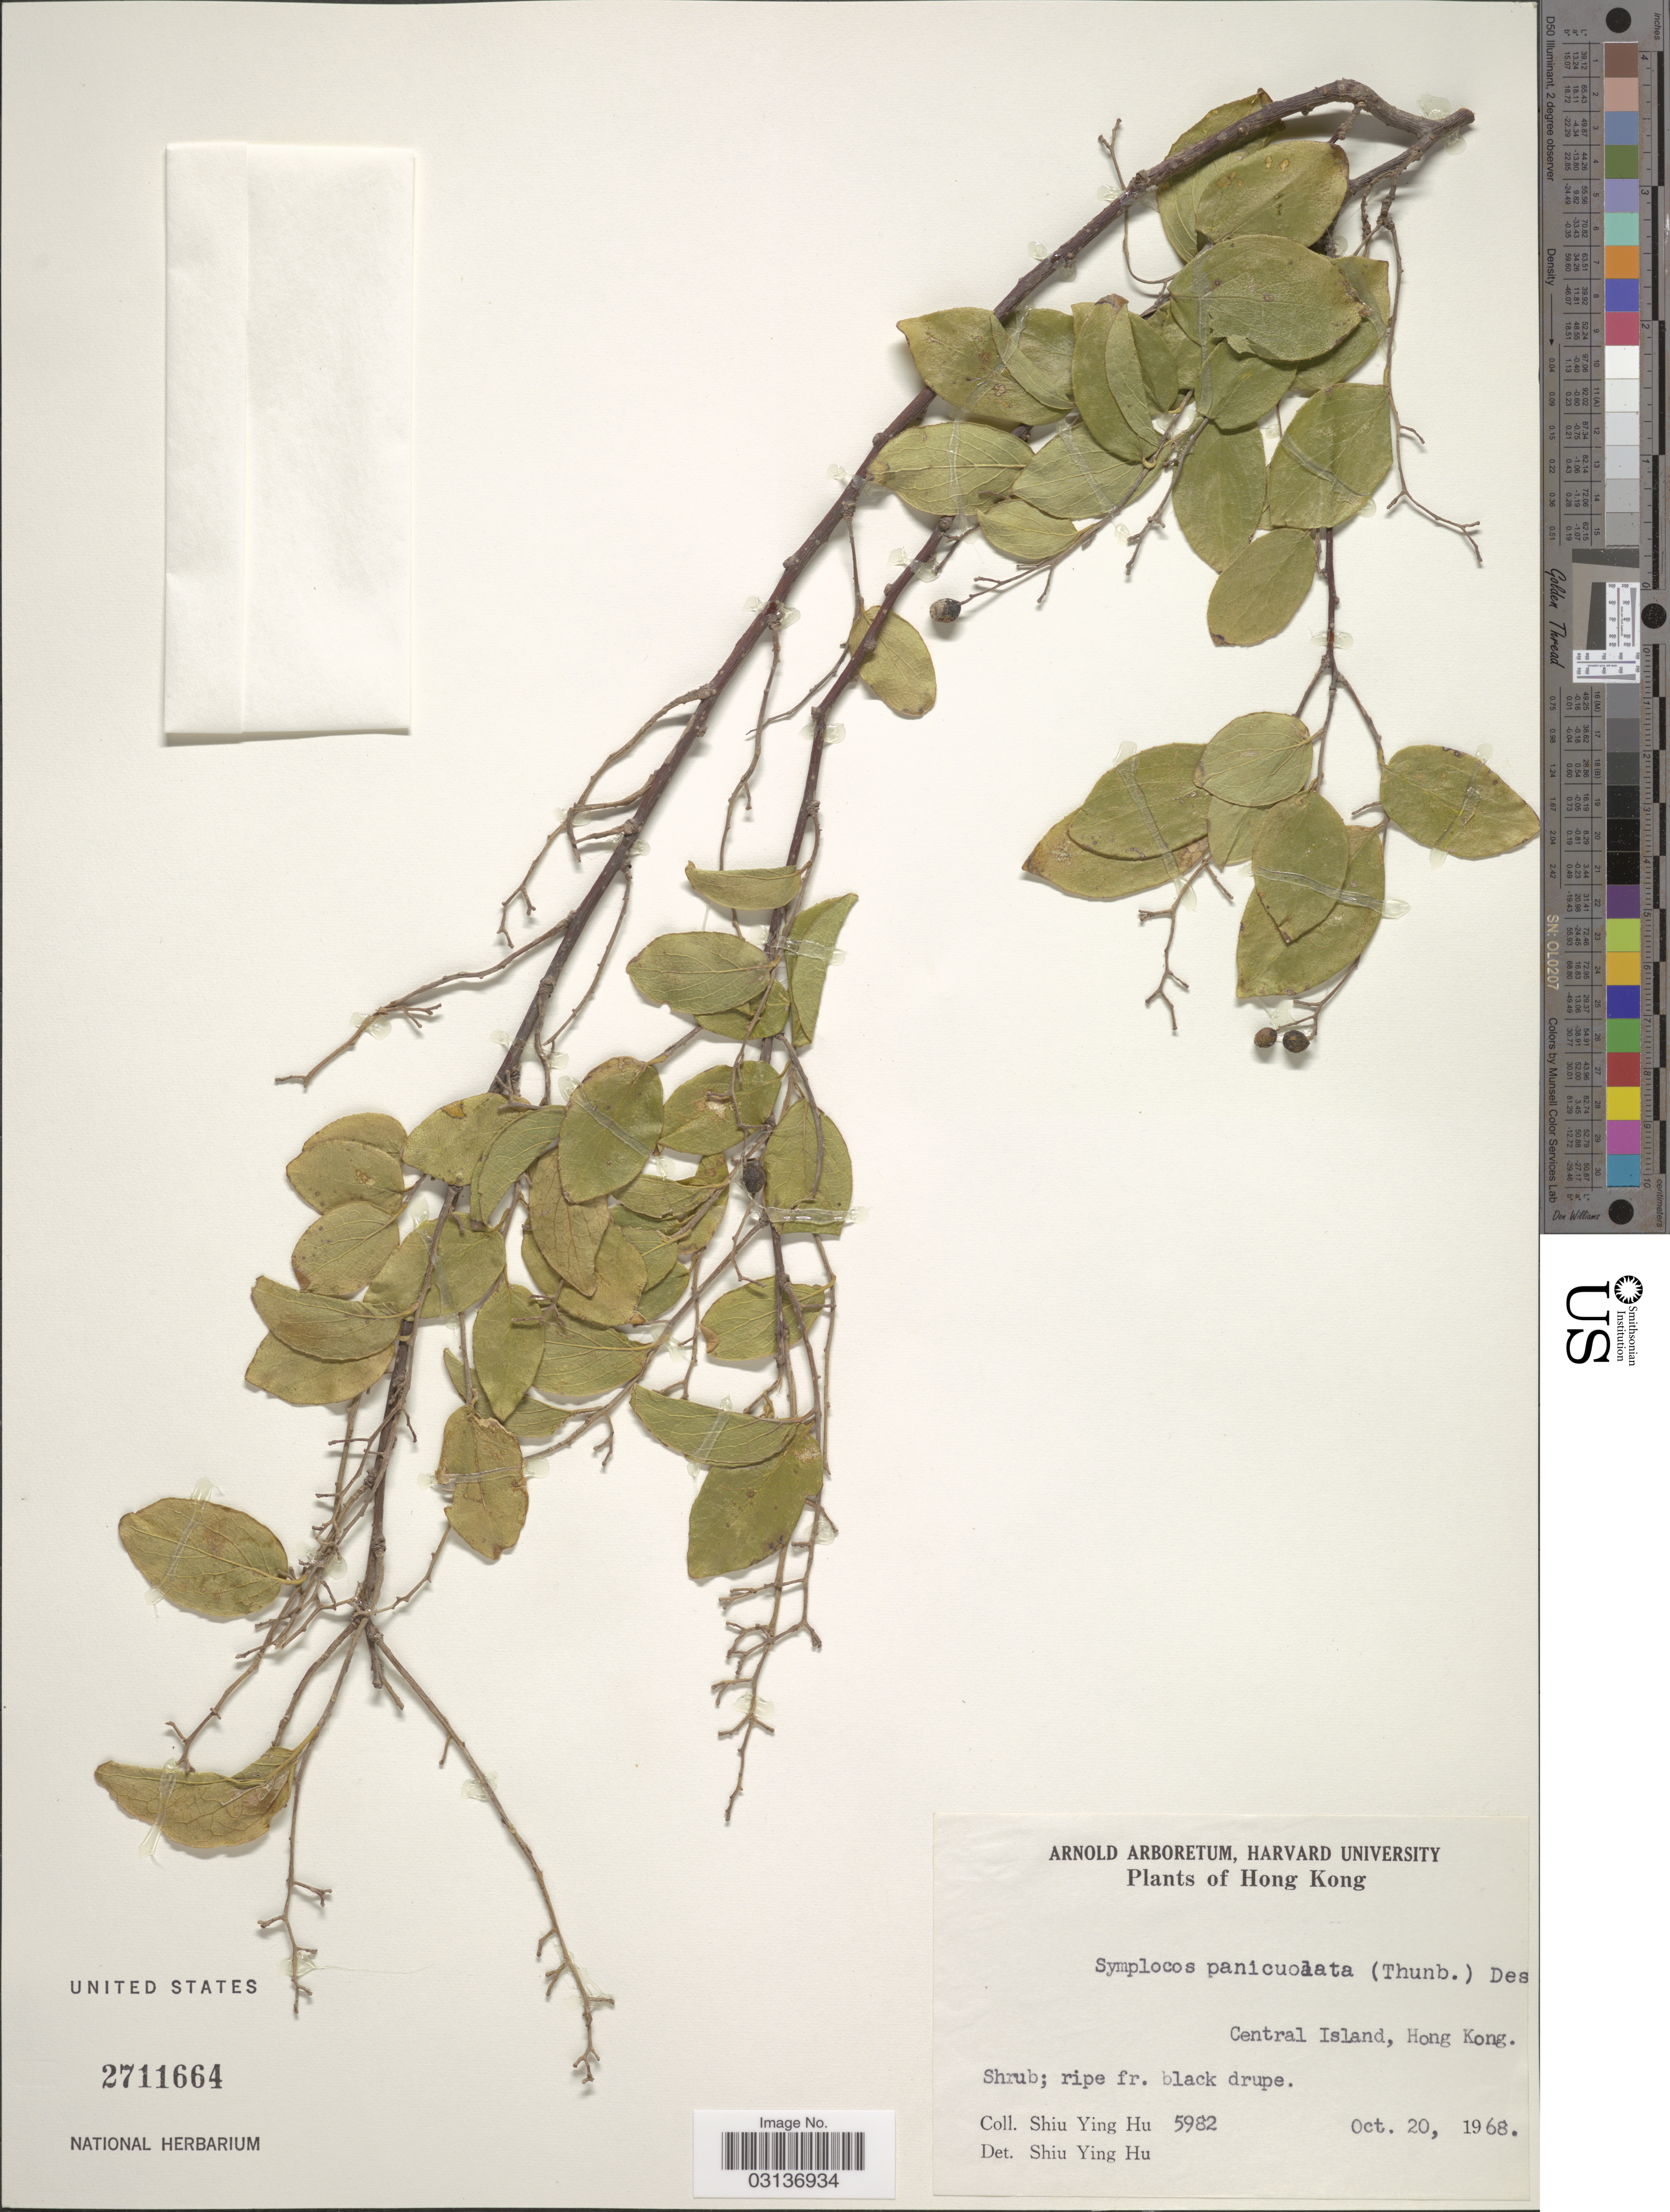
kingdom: Plantae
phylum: Tracheophyta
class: Magnoliopsida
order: Ericales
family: Symplocaceae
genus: Symplocos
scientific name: Symplocos paniculata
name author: Miq.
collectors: S. Y. Hu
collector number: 5982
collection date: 1968-10-20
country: China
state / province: Hong Kong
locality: Central Island, Hong Kong.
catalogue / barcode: US 2711664